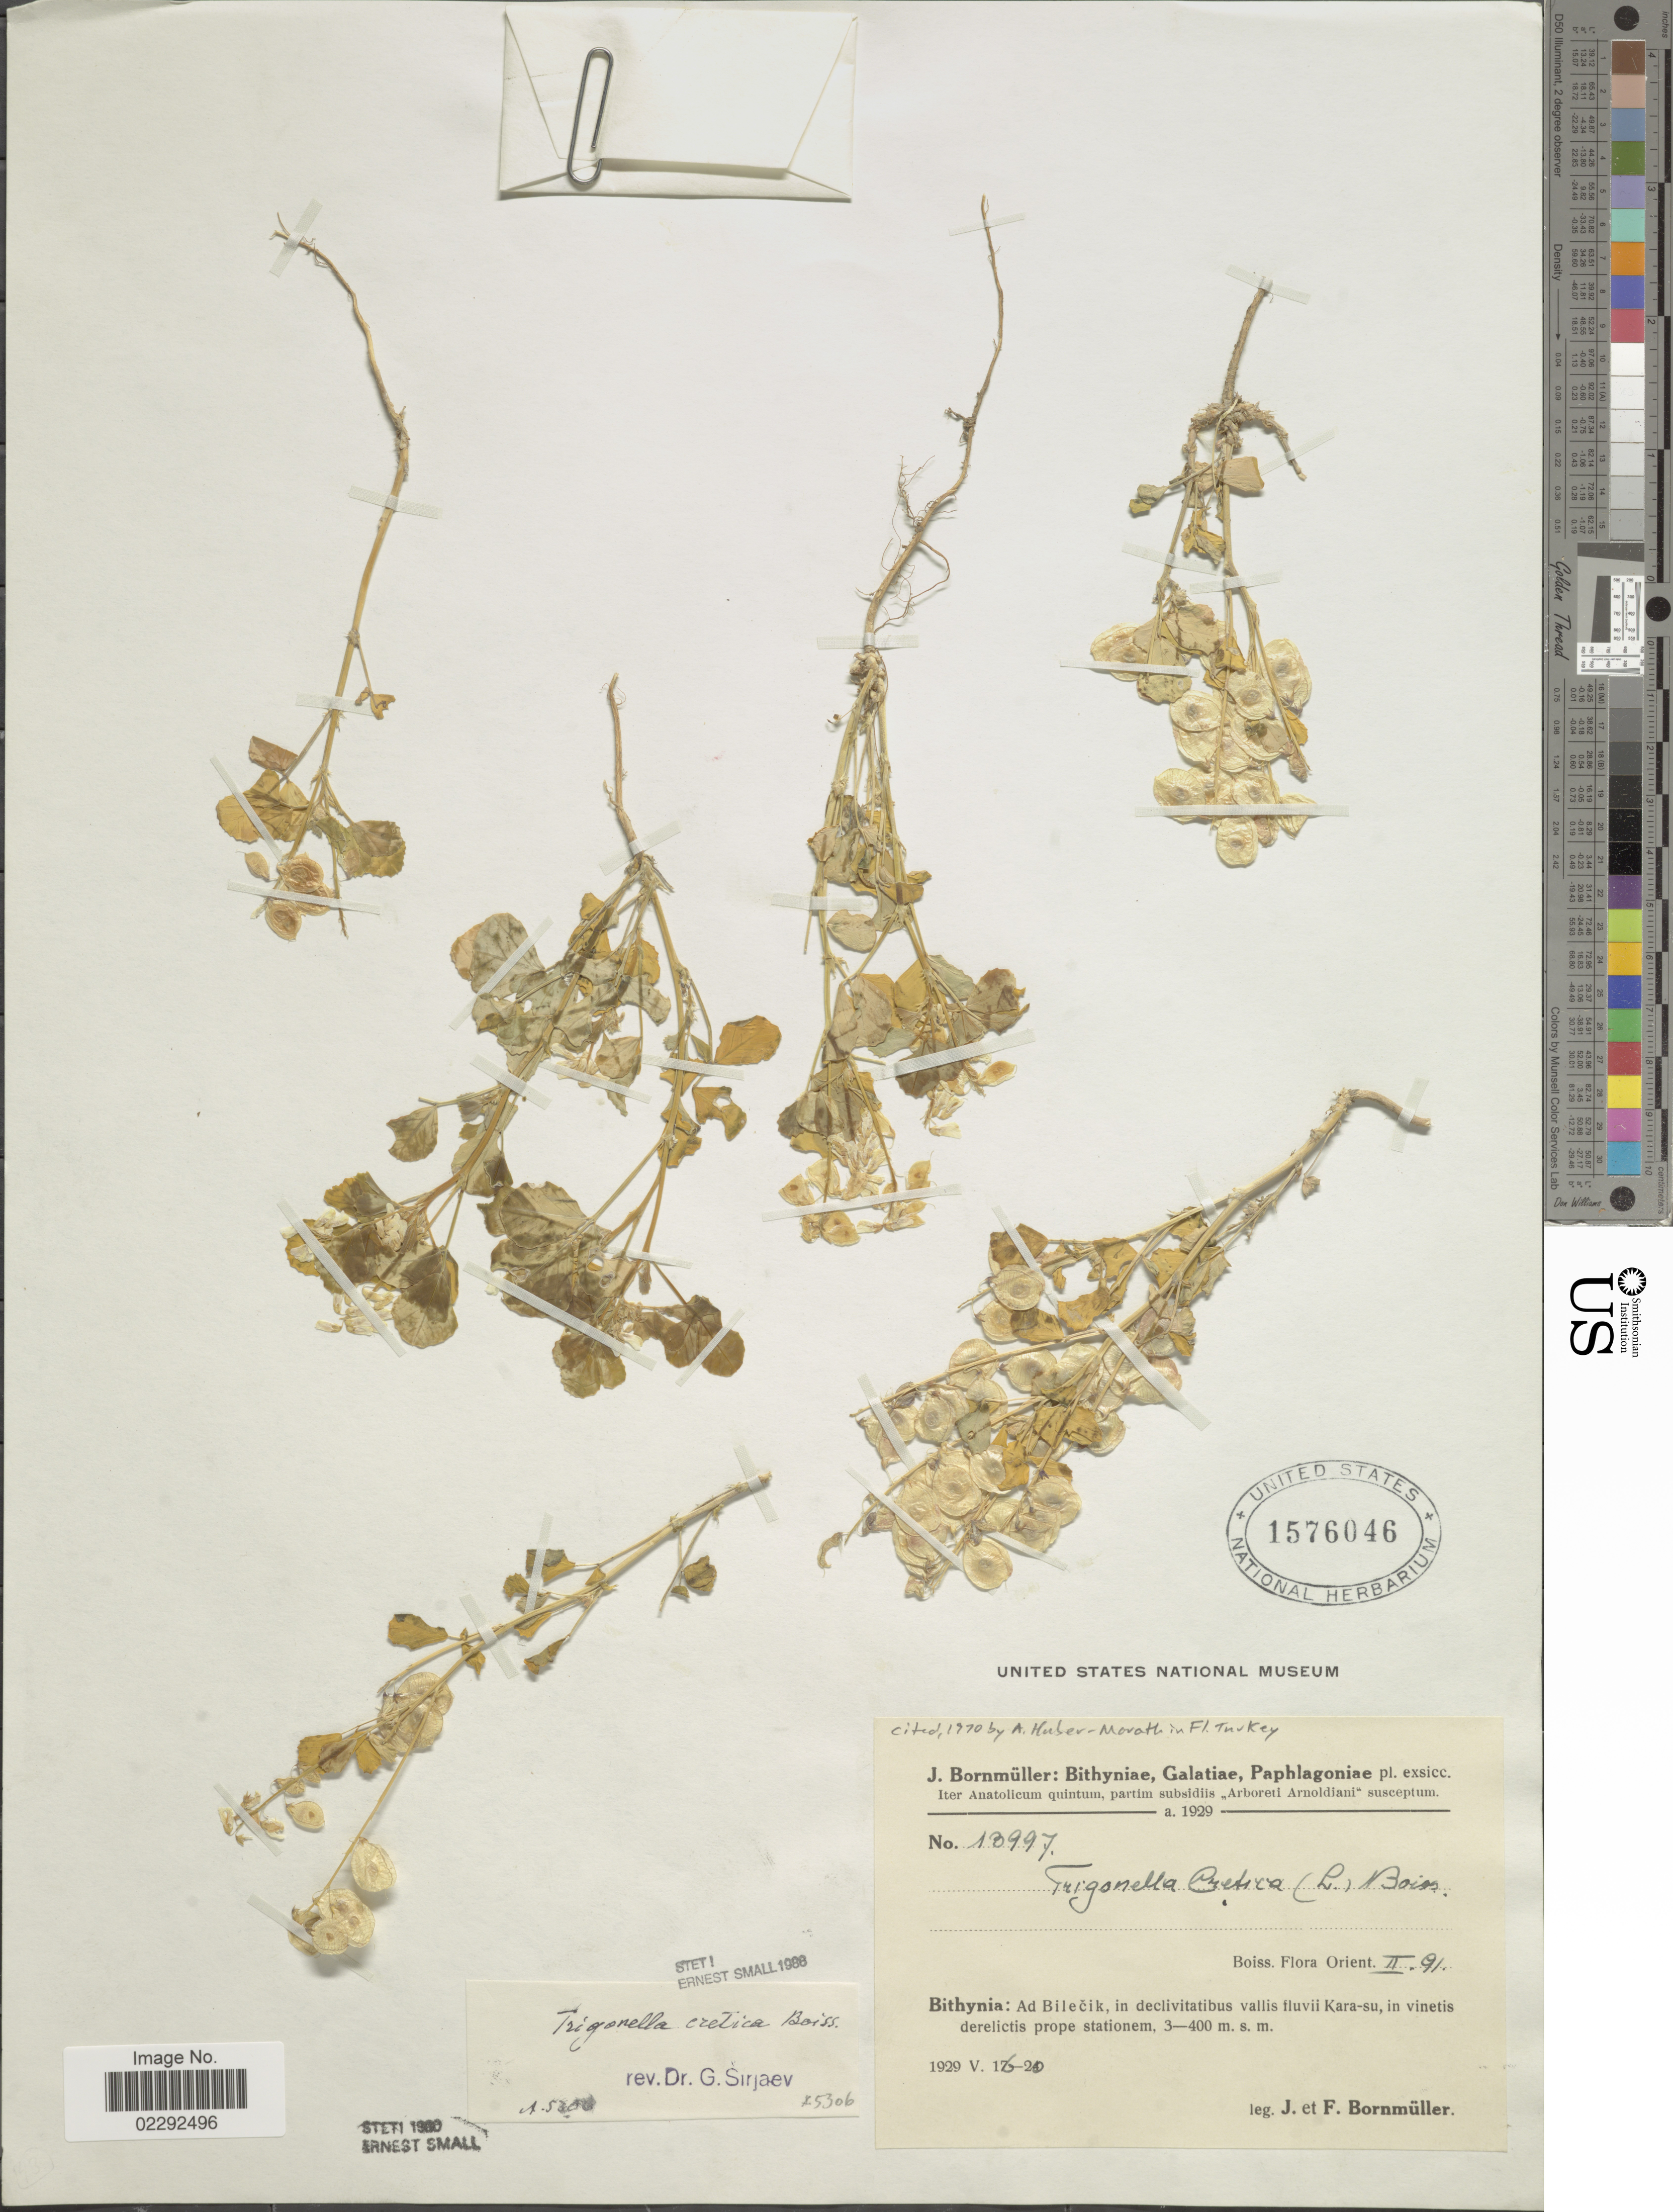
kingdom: Plantae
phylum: Tracheophyta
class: Magnoliopsida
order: Fabales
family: Fabaceae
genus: Trigonella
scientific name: Trigonella cretica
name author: (L.) Boiss.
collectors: J. Bornmüller & F. Bornmüller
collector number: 13997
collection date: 1929-05-16/1929-05-20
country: Turkey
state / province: Bilecik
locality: Bithynia: vallis fluvii Kara-su. Orient. II.91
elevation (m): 300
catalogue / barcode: US 1576046